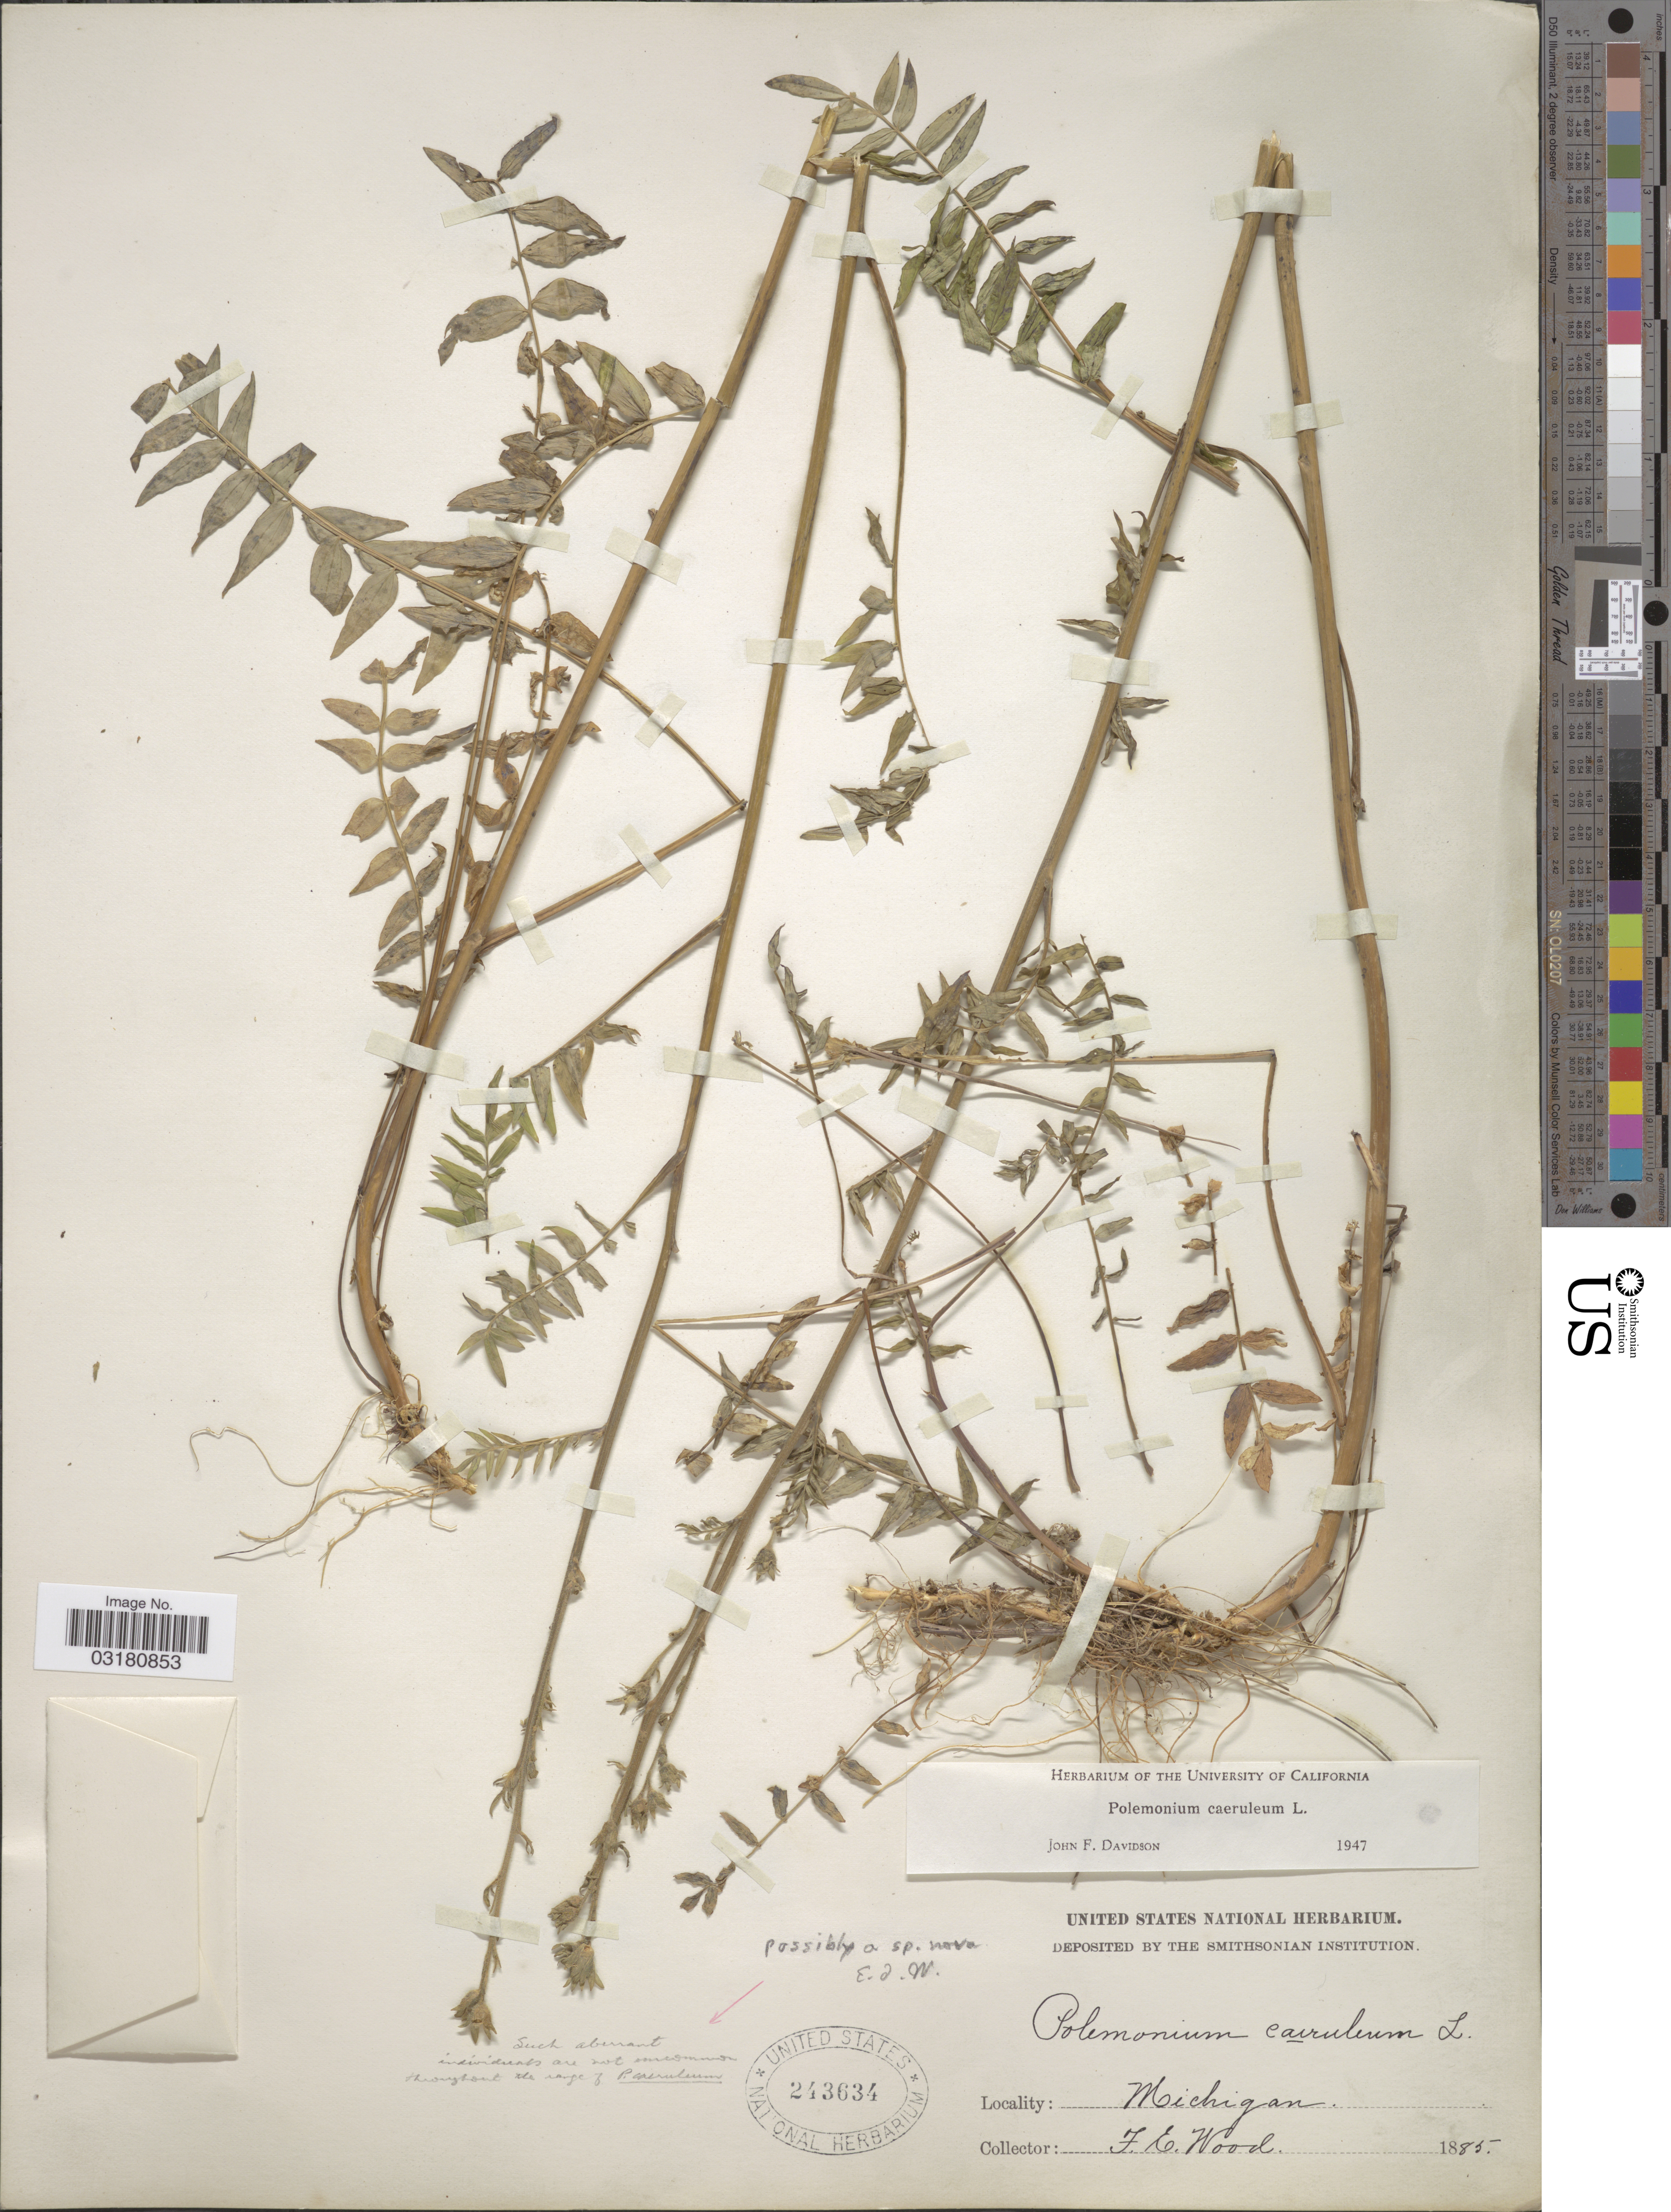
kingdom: Plantae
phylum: Tracheophyta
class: Magnoliopsida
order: Ericales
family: Polemoniaceae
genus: Polemonium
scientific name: Polemonium caeruleum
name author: L.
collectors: F. Wood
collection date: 1885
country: United States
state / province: Michigan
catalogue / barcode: US 243634